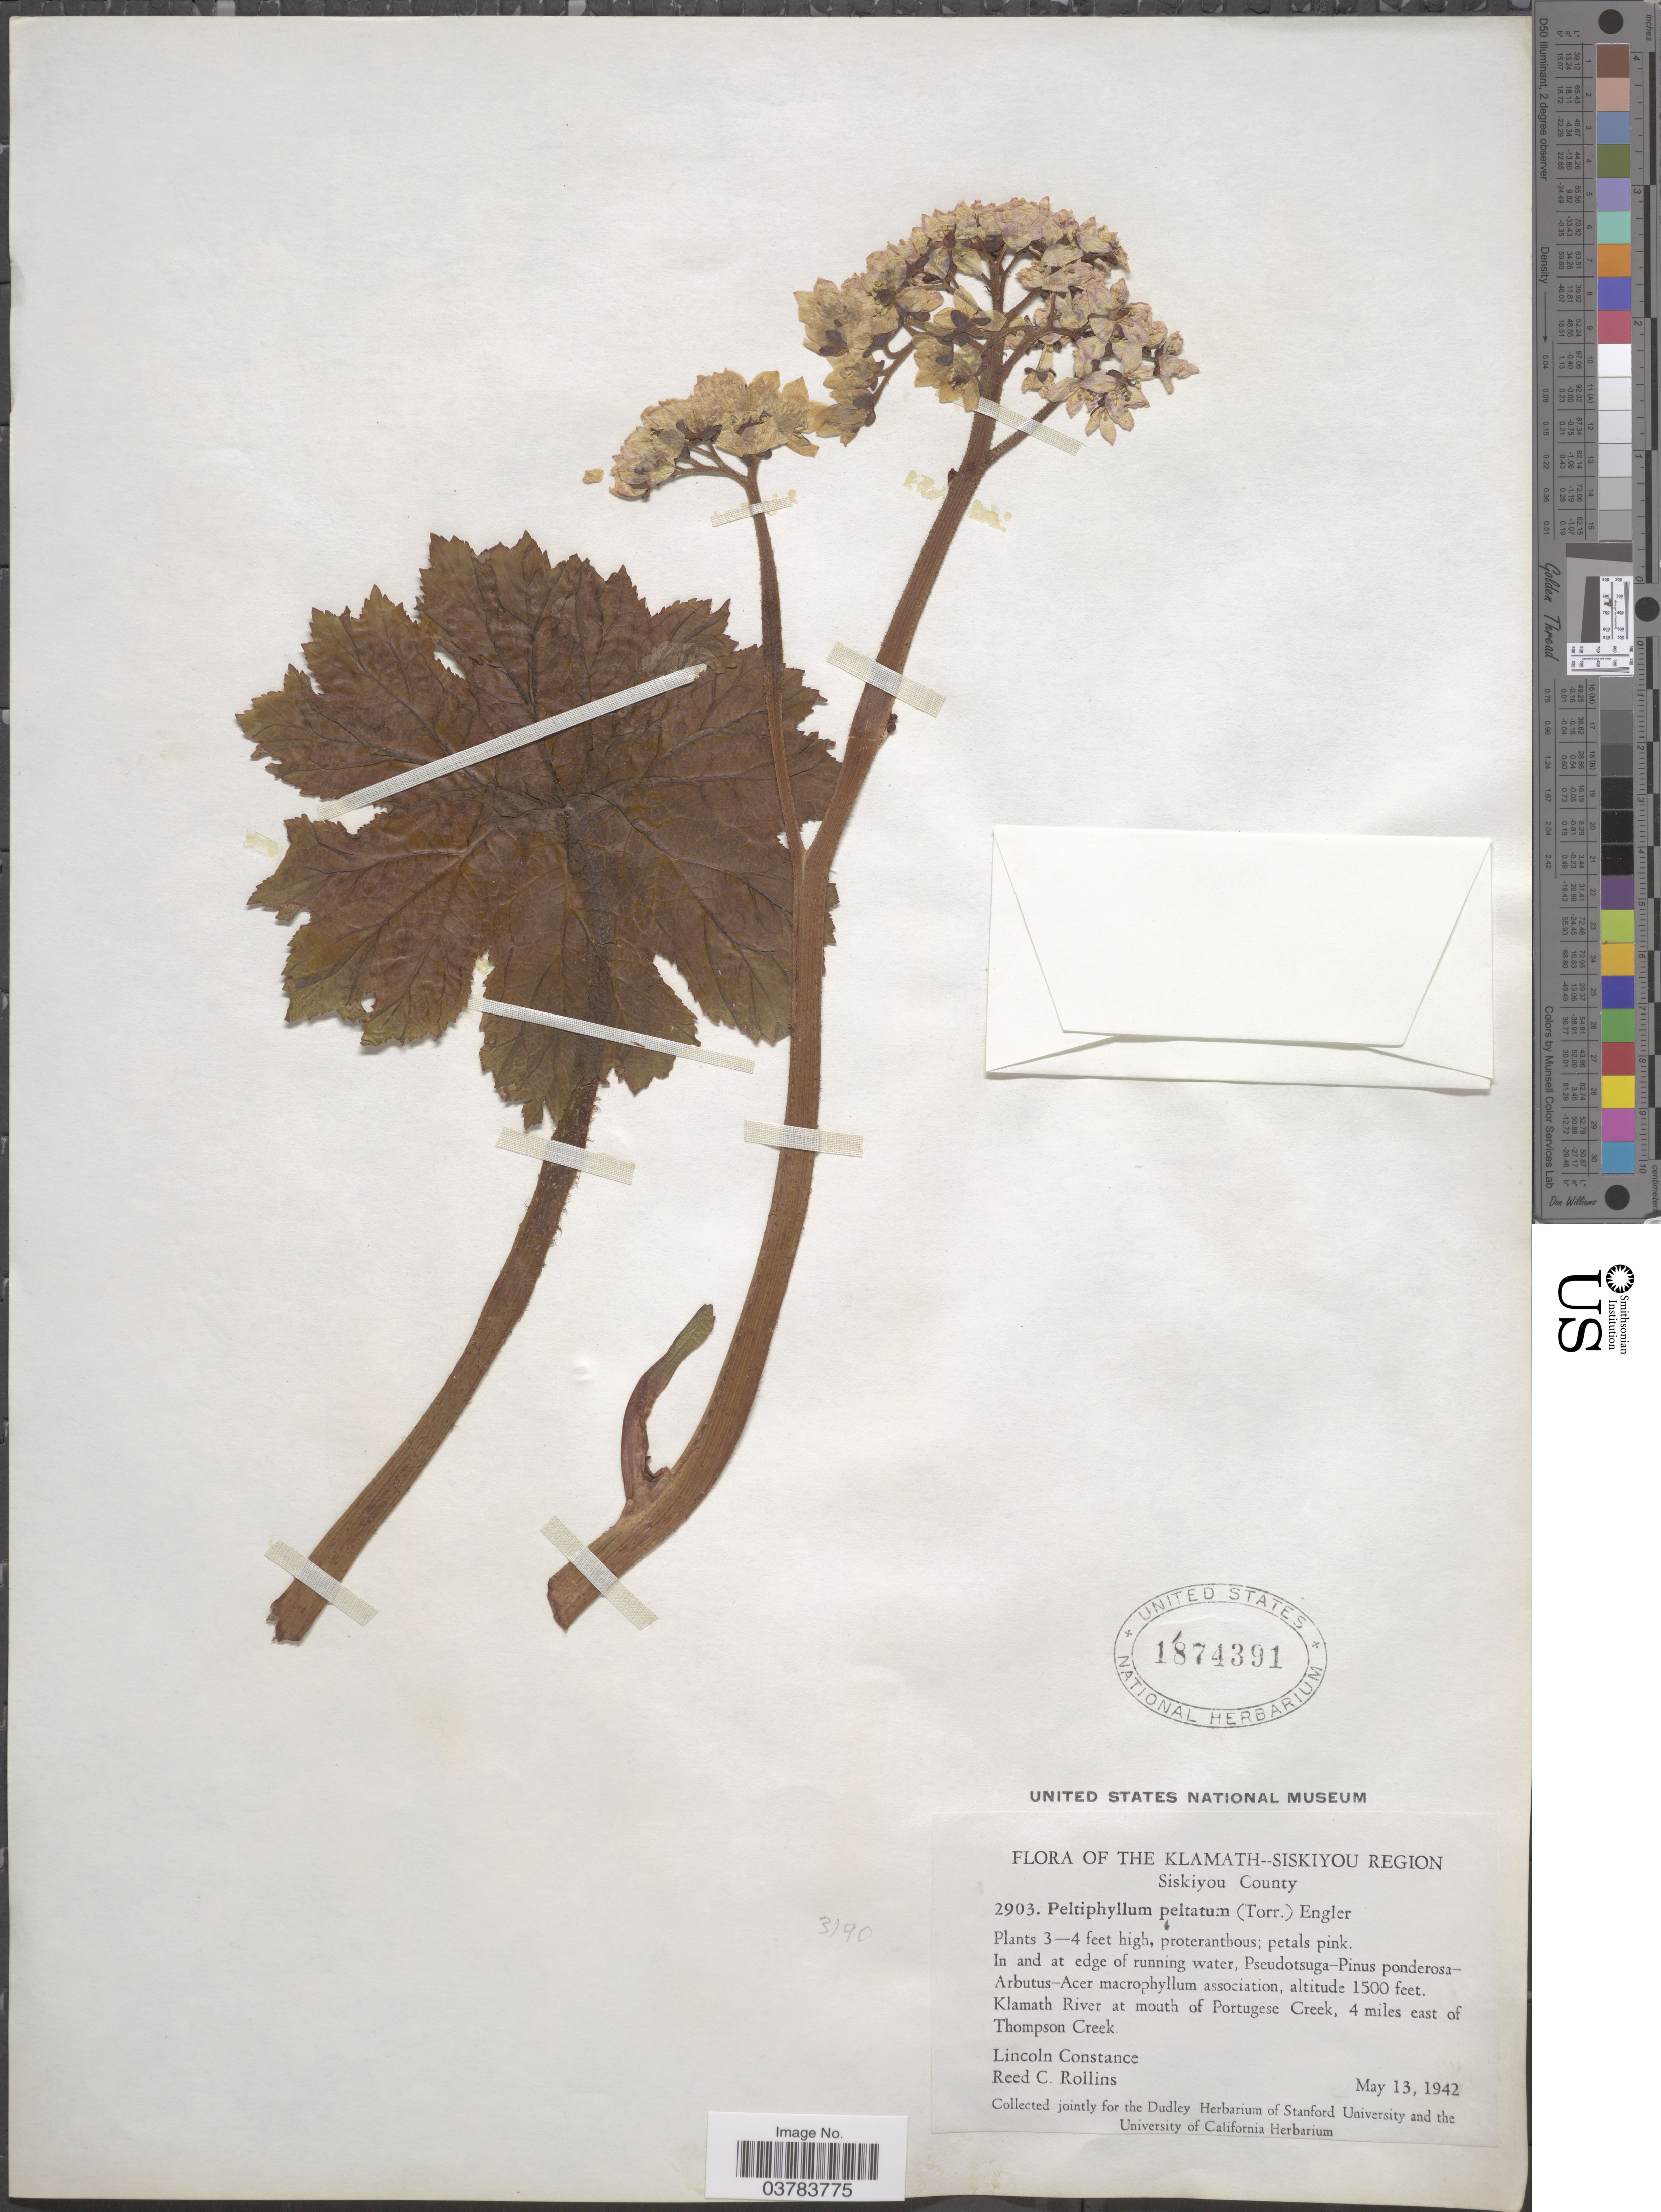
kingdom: Plantae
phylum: Tracheophyta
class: Magnoliopsida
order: Saxifragales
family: Saxifragaceae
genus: Darmera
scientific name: Darmera peltata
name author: (Torr. ex Benth.) Voss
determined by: Strong, Mark T., (BOT), Smithsonian Institution - National Museum of Natural History (UNITED STATES)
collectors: L. Constance & R. C. Rollins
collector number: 2903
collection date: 1942-05-13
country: United States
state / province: California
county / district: Siskiyou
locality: The Klamath--Siskiyou Region. Siskiyou County. Klamath River at mouth of Portugese Creek, 4 miles east of Thompson Creek.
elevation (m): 457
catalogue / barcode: US 1874391